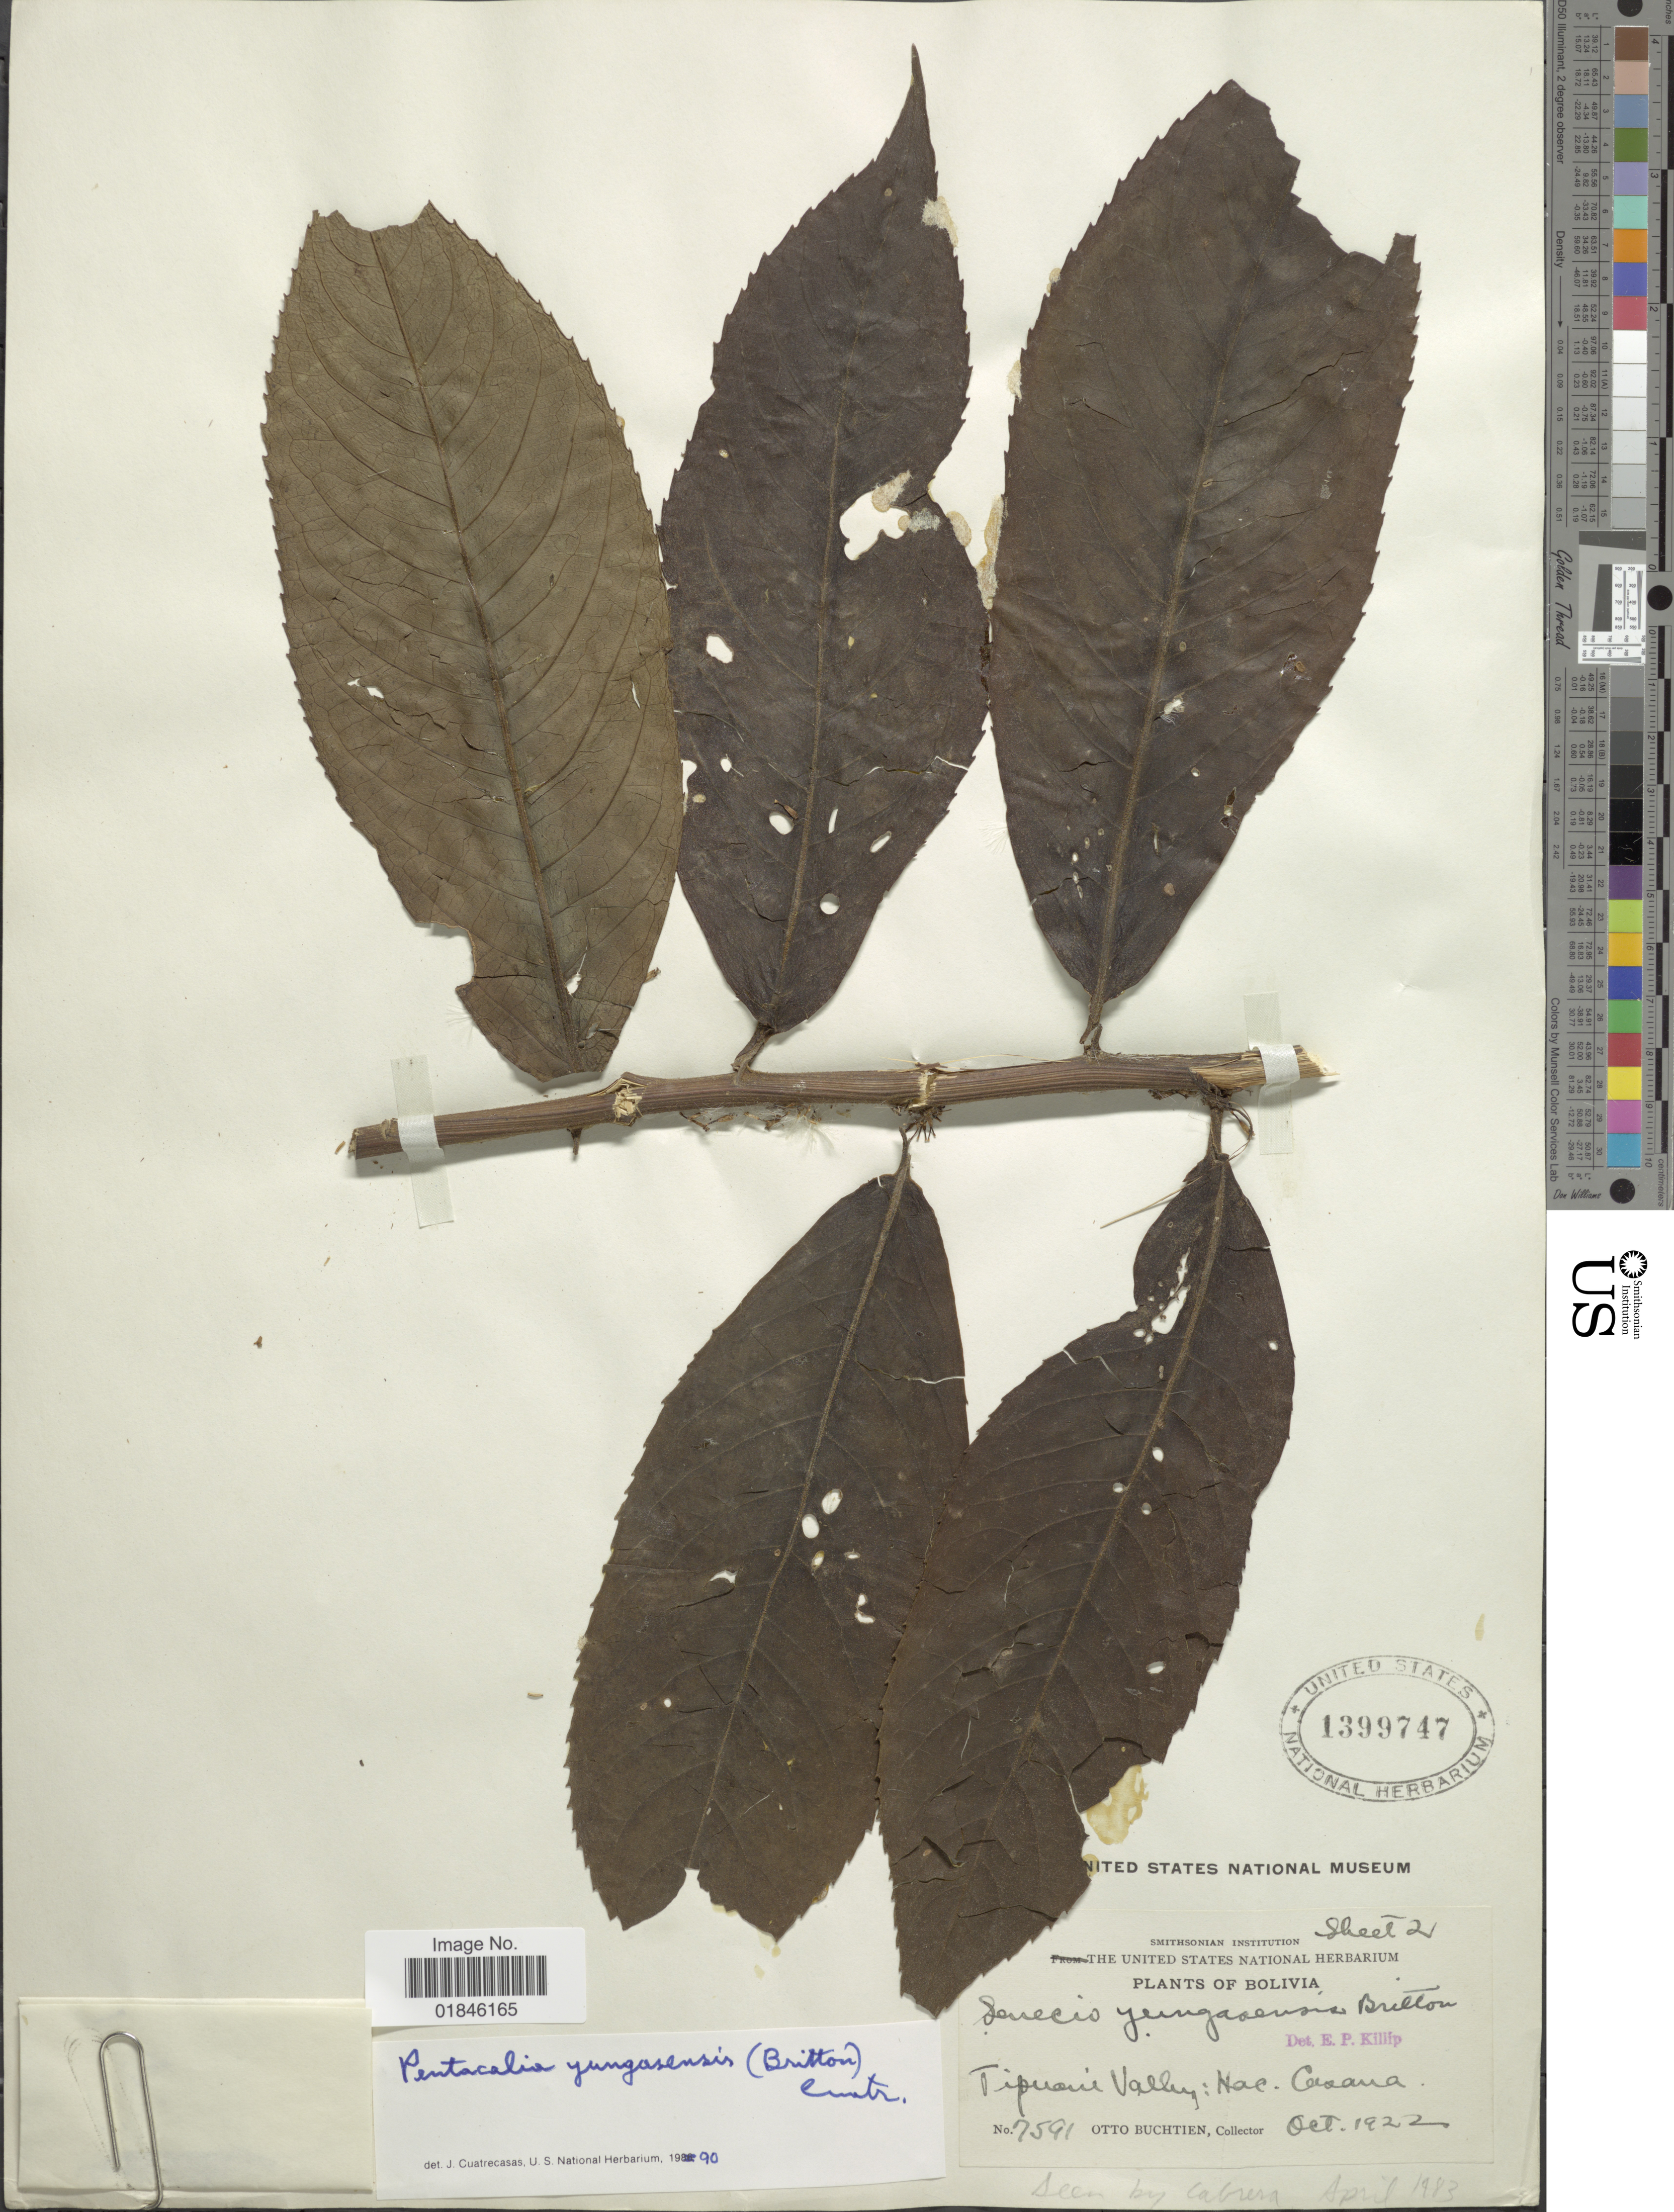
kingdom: Plantae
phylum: Tracheophyta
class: Magnoliopsida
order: Asterales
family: Asteraceae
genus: Pentacalia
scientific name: Pentacalia yungasensis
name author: (Britton) Cuatrec.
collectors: O. Buchtien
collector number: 7591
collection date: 1922-10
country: Bolivia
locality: Tipuani Valley: Nac. Casana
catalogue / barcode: US 1399747